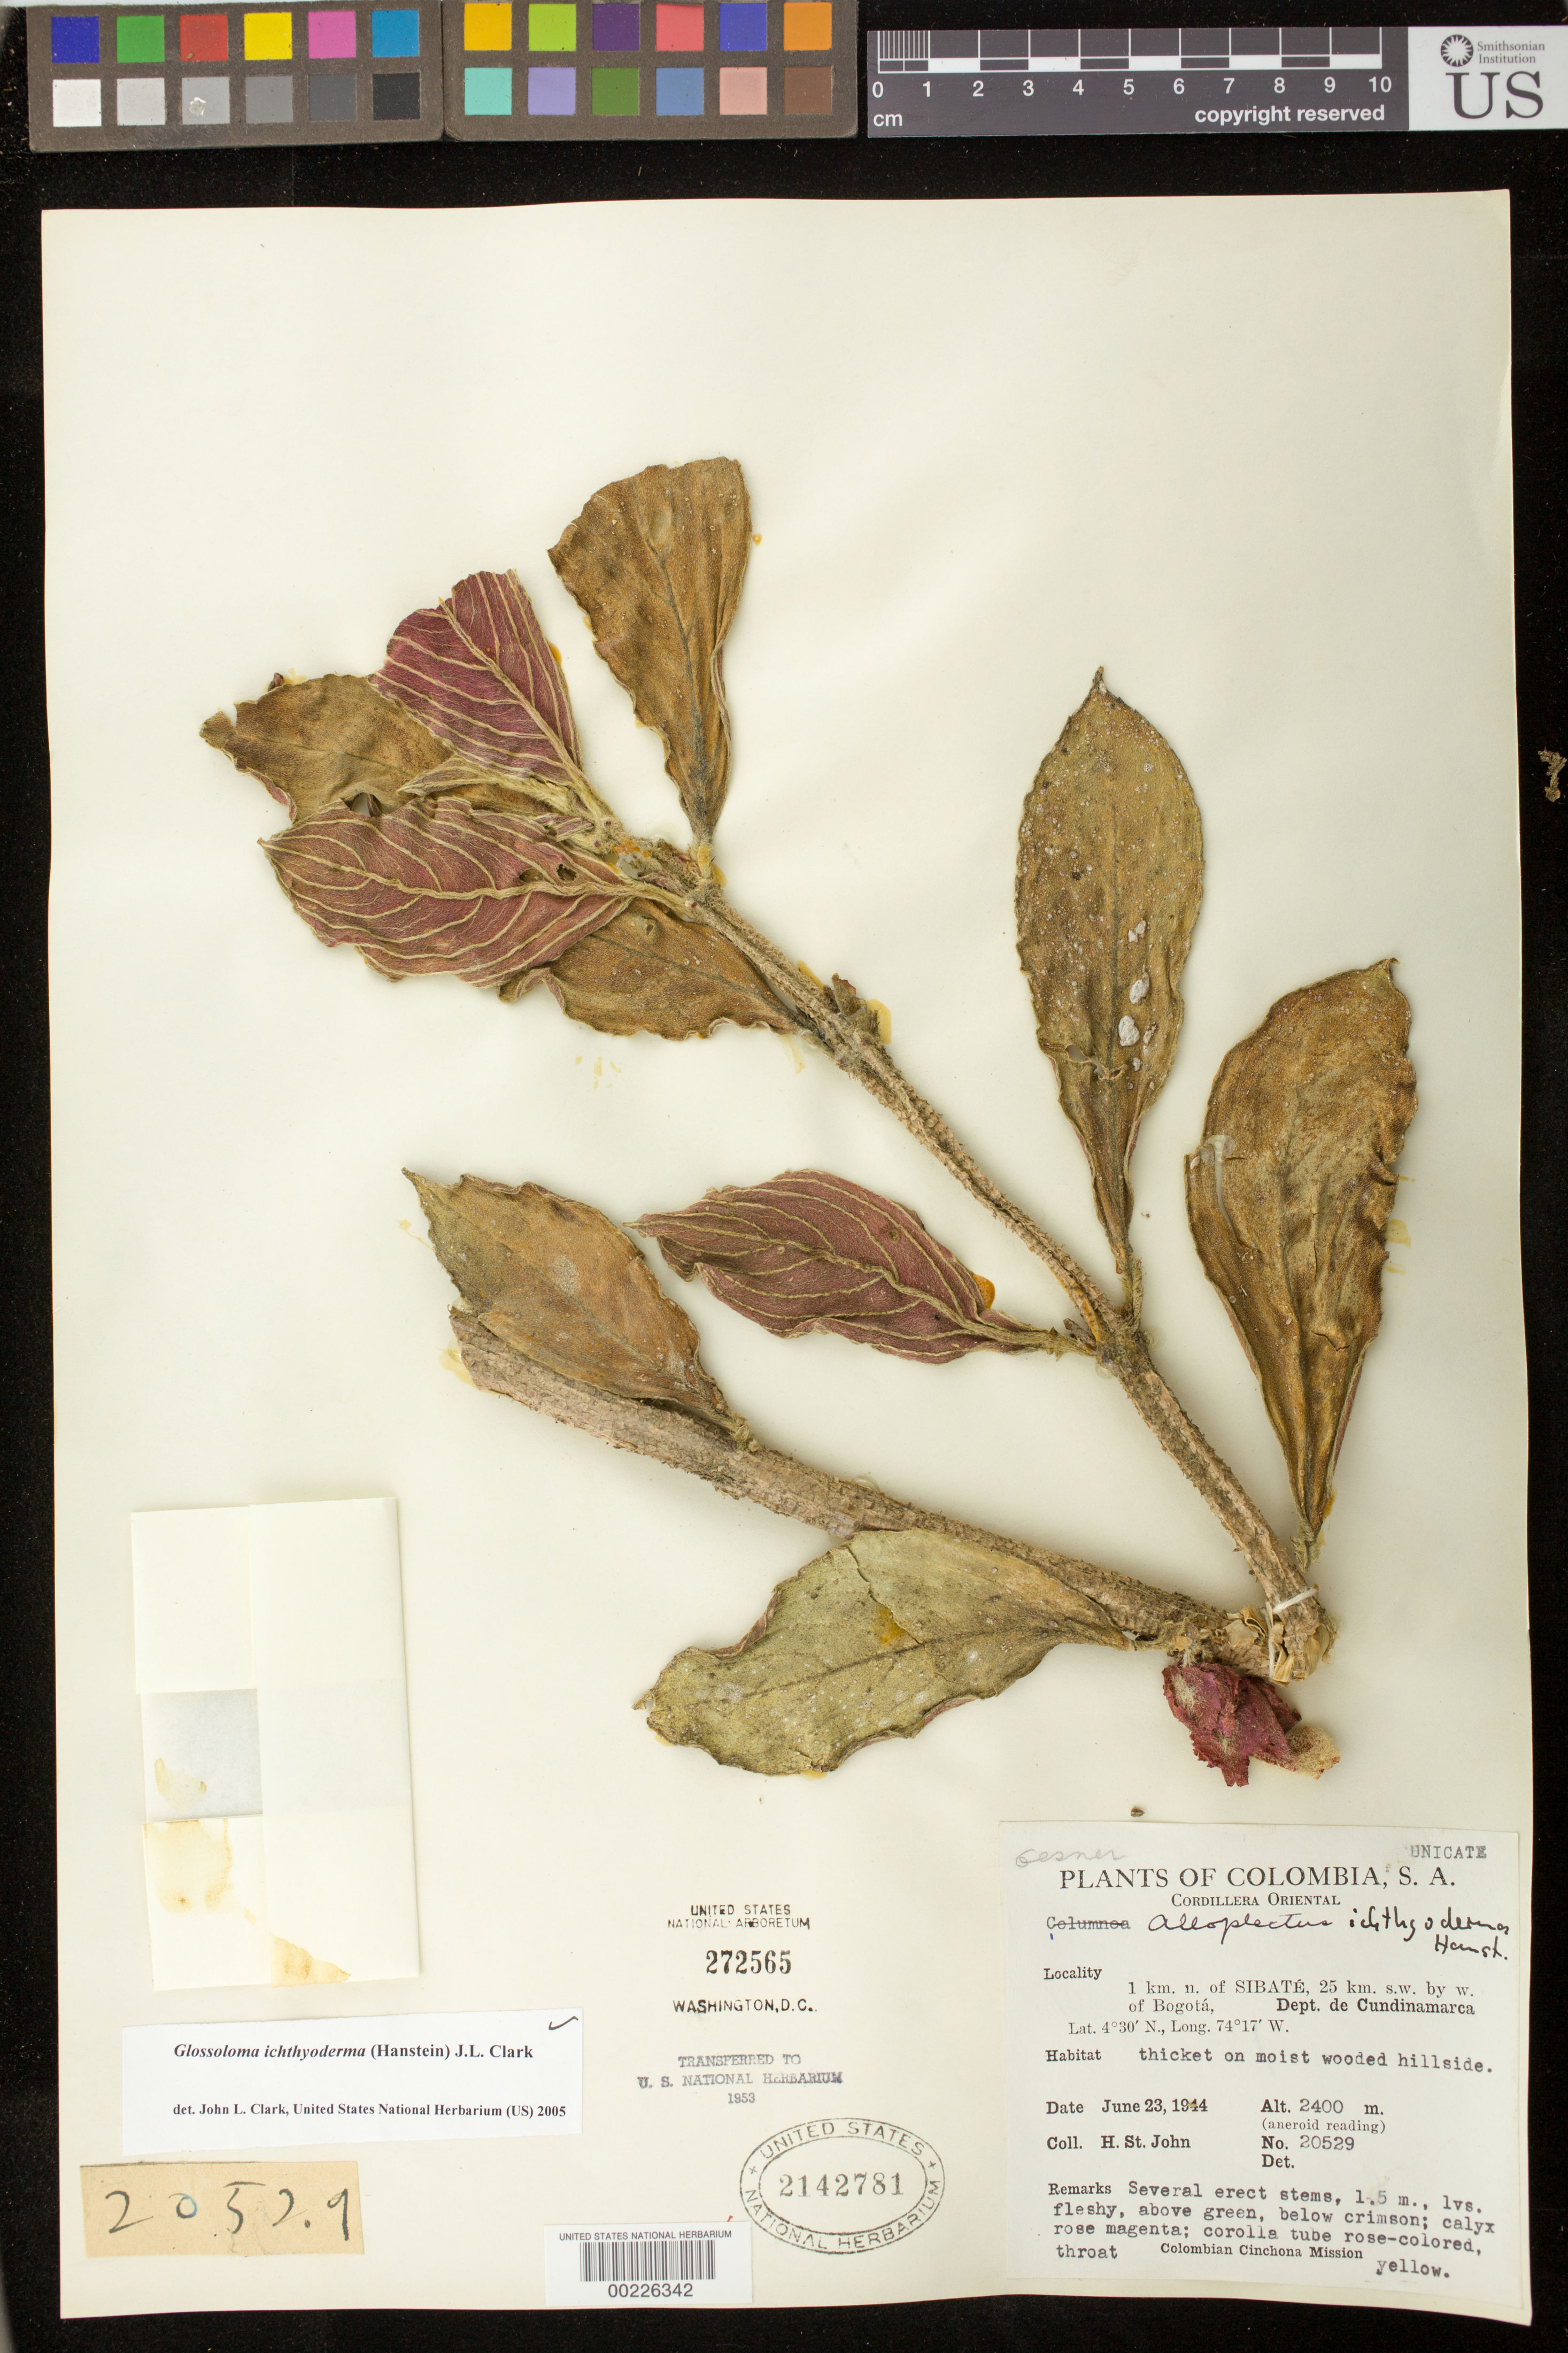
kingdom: Plantae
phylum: Tracheophyta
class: Magnoliopsida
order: Lamiales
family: Gesneriaceae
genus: Glossoloma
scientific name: Glossoloma ichthyoderma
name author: (Hanst.) J.L. Clark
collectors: H. St. John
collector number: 20529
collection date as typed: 23 Jun 1944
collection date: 1944-06-23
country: Colombia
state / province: Cundinamarca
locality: Cordillera Oriental, 1 km N of Sibate, 25 km SW by W of Bogota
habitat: Thicket on moist wooded hillside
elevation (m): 2400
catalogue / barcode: US 2142781